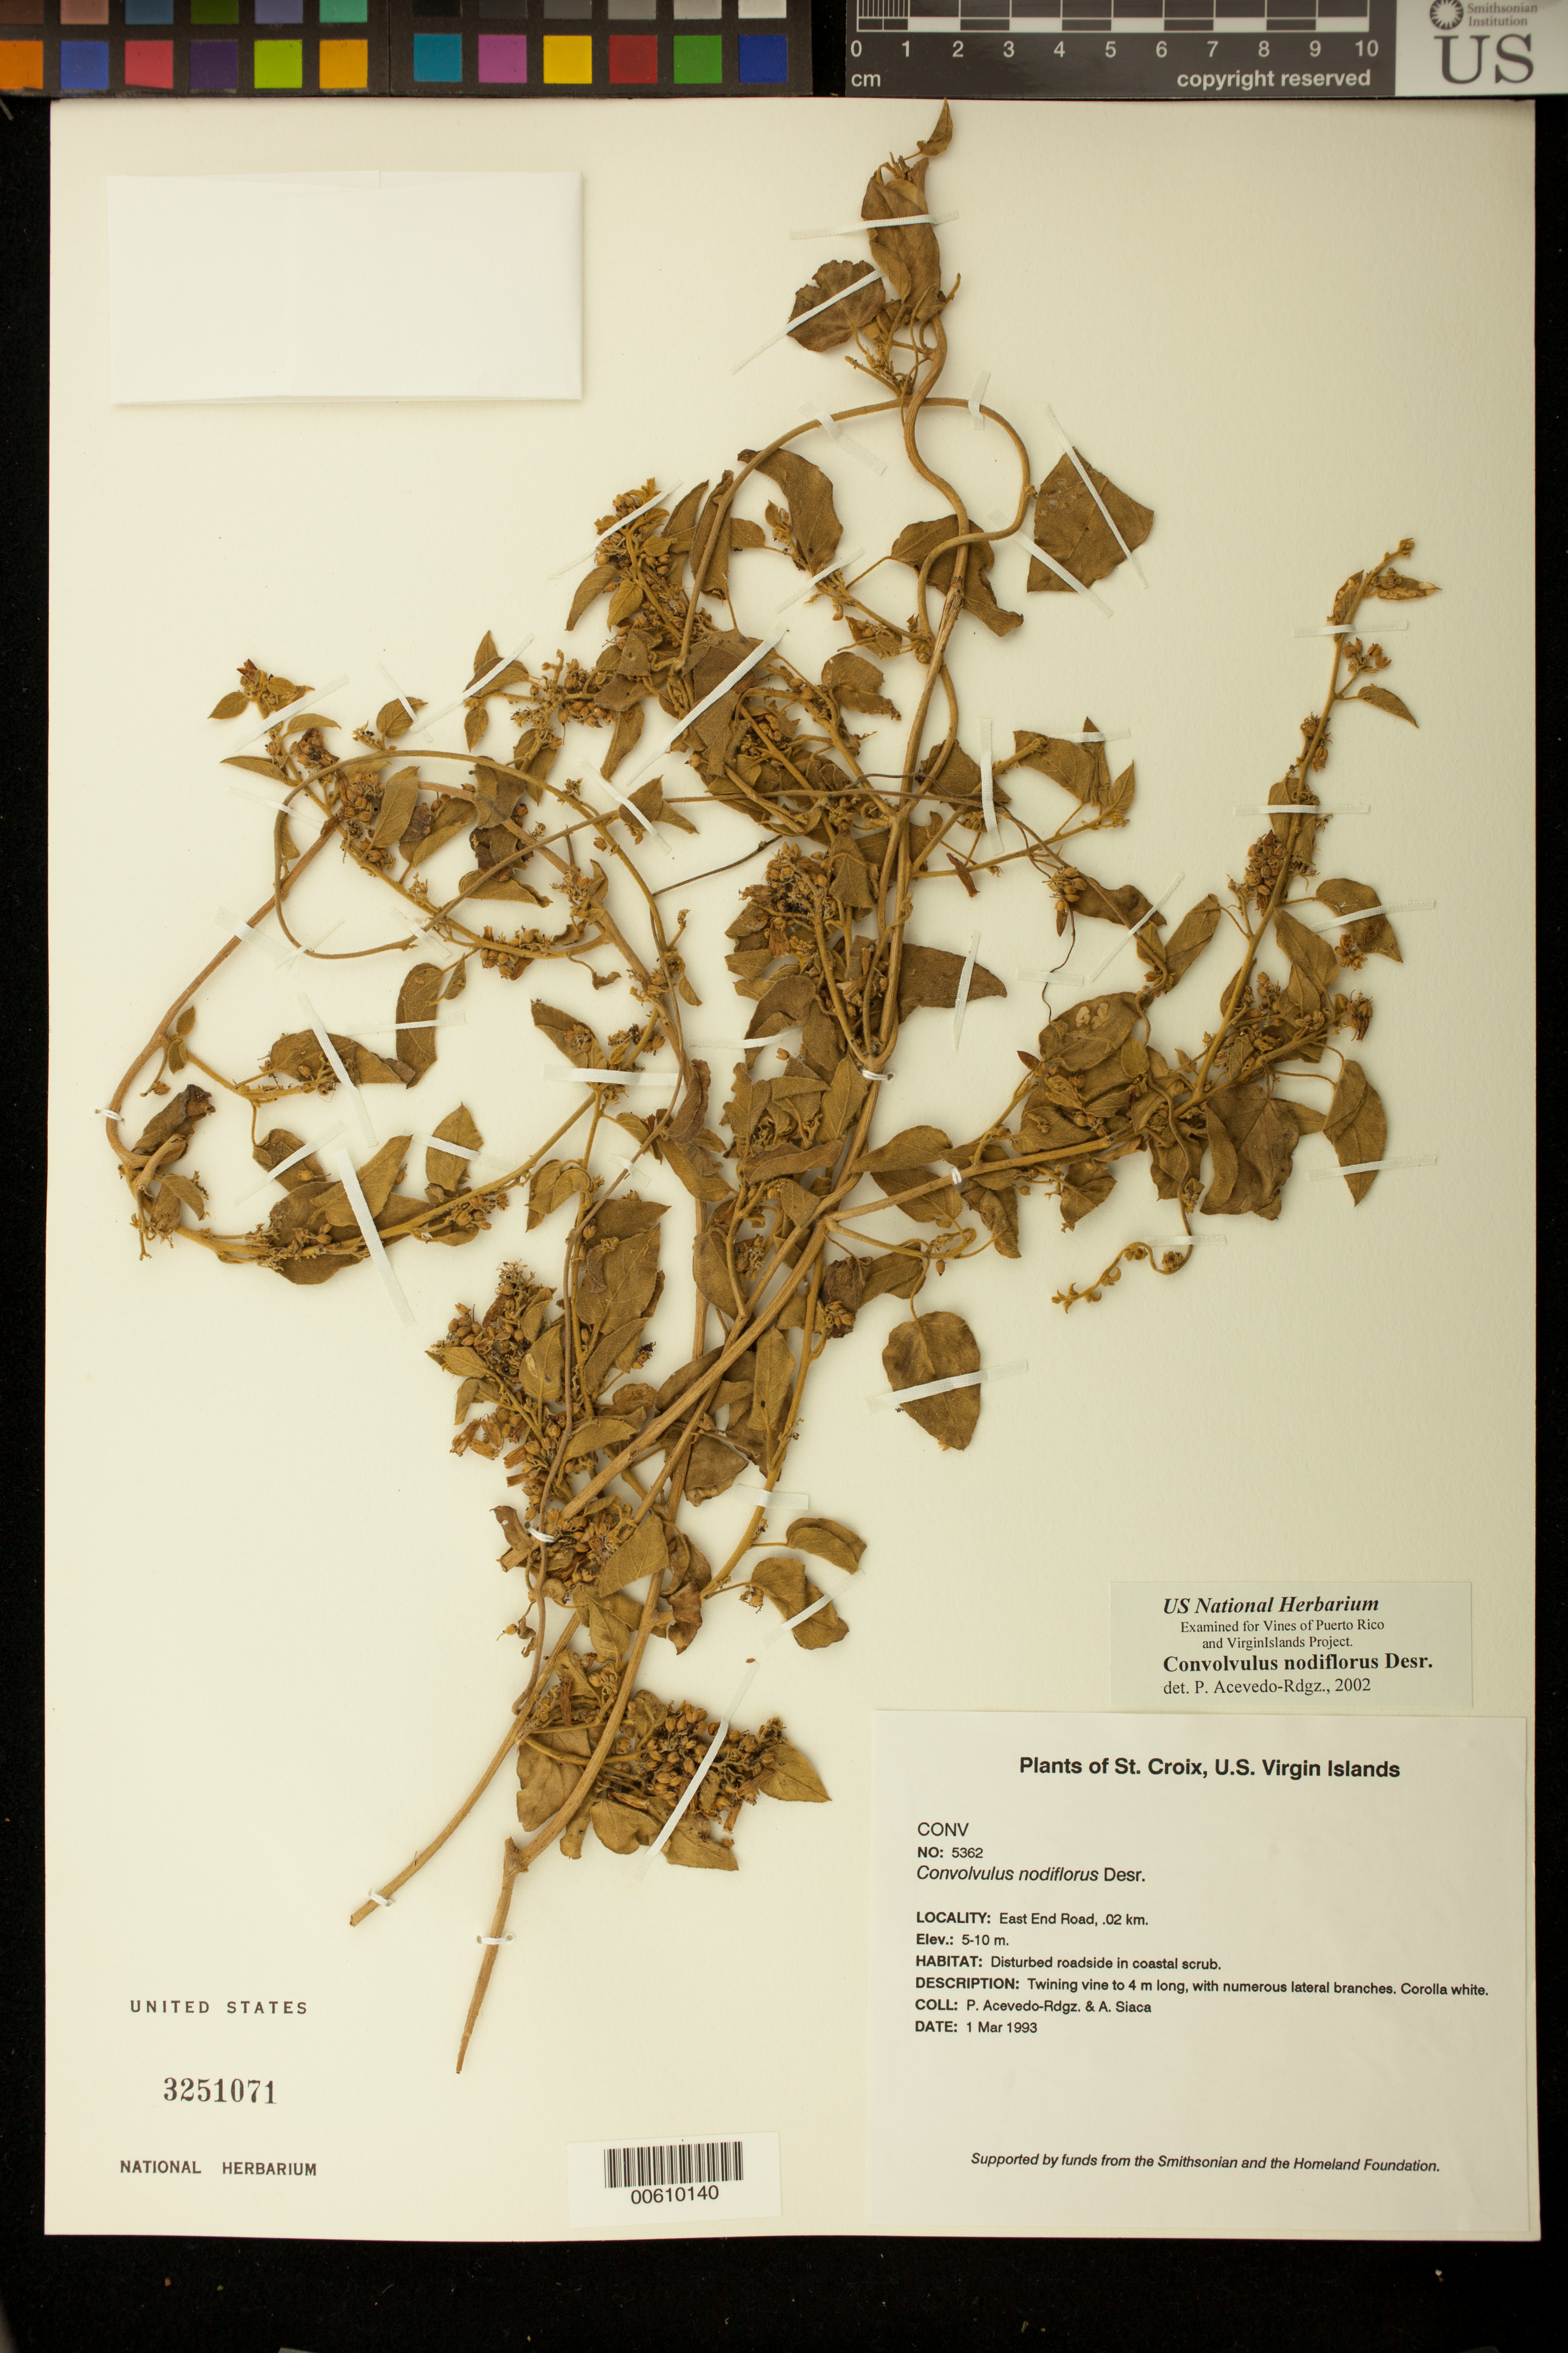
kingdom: Plantae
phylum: Tracheophyta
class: Magnoliopsida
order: Solanales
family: Convolvulaceae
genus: Convolvulus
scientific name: Convolvulus nodiflorus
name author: Desr.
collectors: P. Acevedo-Rodr. & A. Siaca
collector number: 5362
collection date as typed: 01 Mar 1993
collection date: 1993-03-01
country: U.S. Virgin Islands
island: St. Croix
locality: East End Road, .02 km.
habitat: Disturbed roadside in coastal scrub.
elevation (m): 5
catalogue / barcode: US 3251071